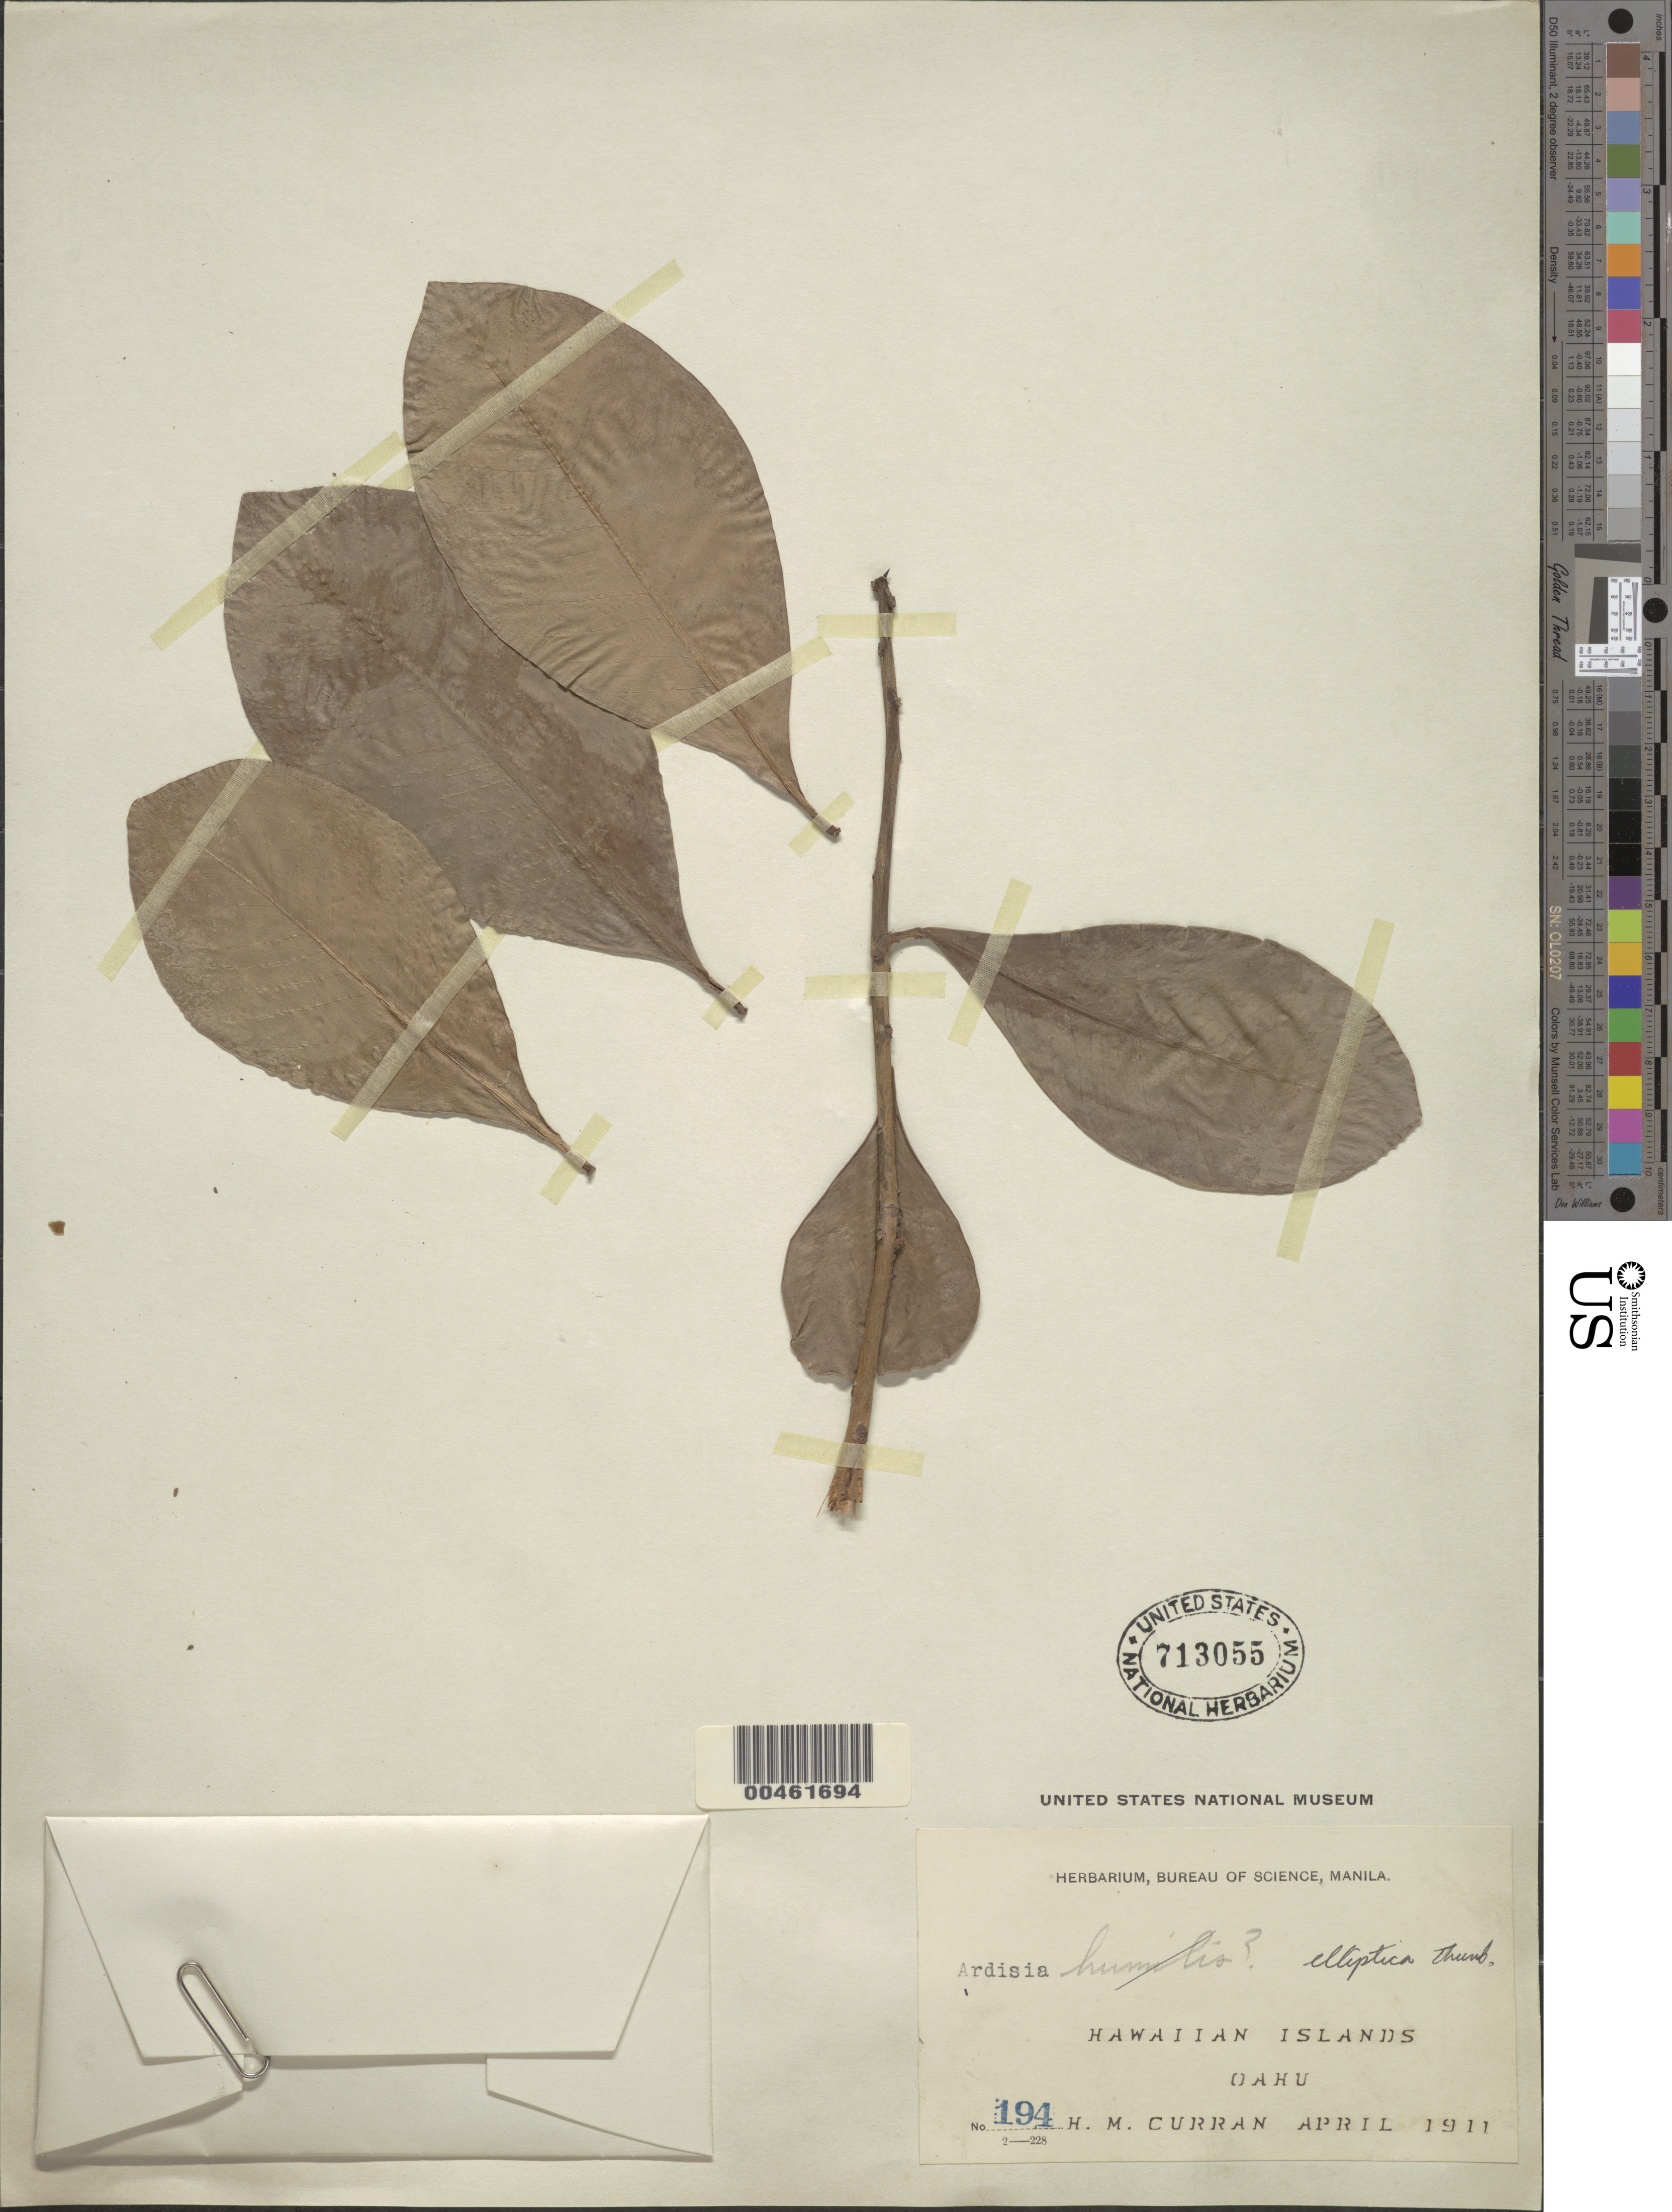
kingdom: Plantae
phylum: Tracheophyta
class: Magnoliopsida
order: Ericales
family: Primulaceae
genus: Ardisia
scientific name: Ardisia elliptica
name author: Thunb.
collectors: H. M. Curran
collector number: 194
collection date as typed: Apr 1911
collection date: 1911-04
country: United States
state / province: Hawaii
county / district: Honolulu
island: Oahu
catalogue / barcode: US 713055